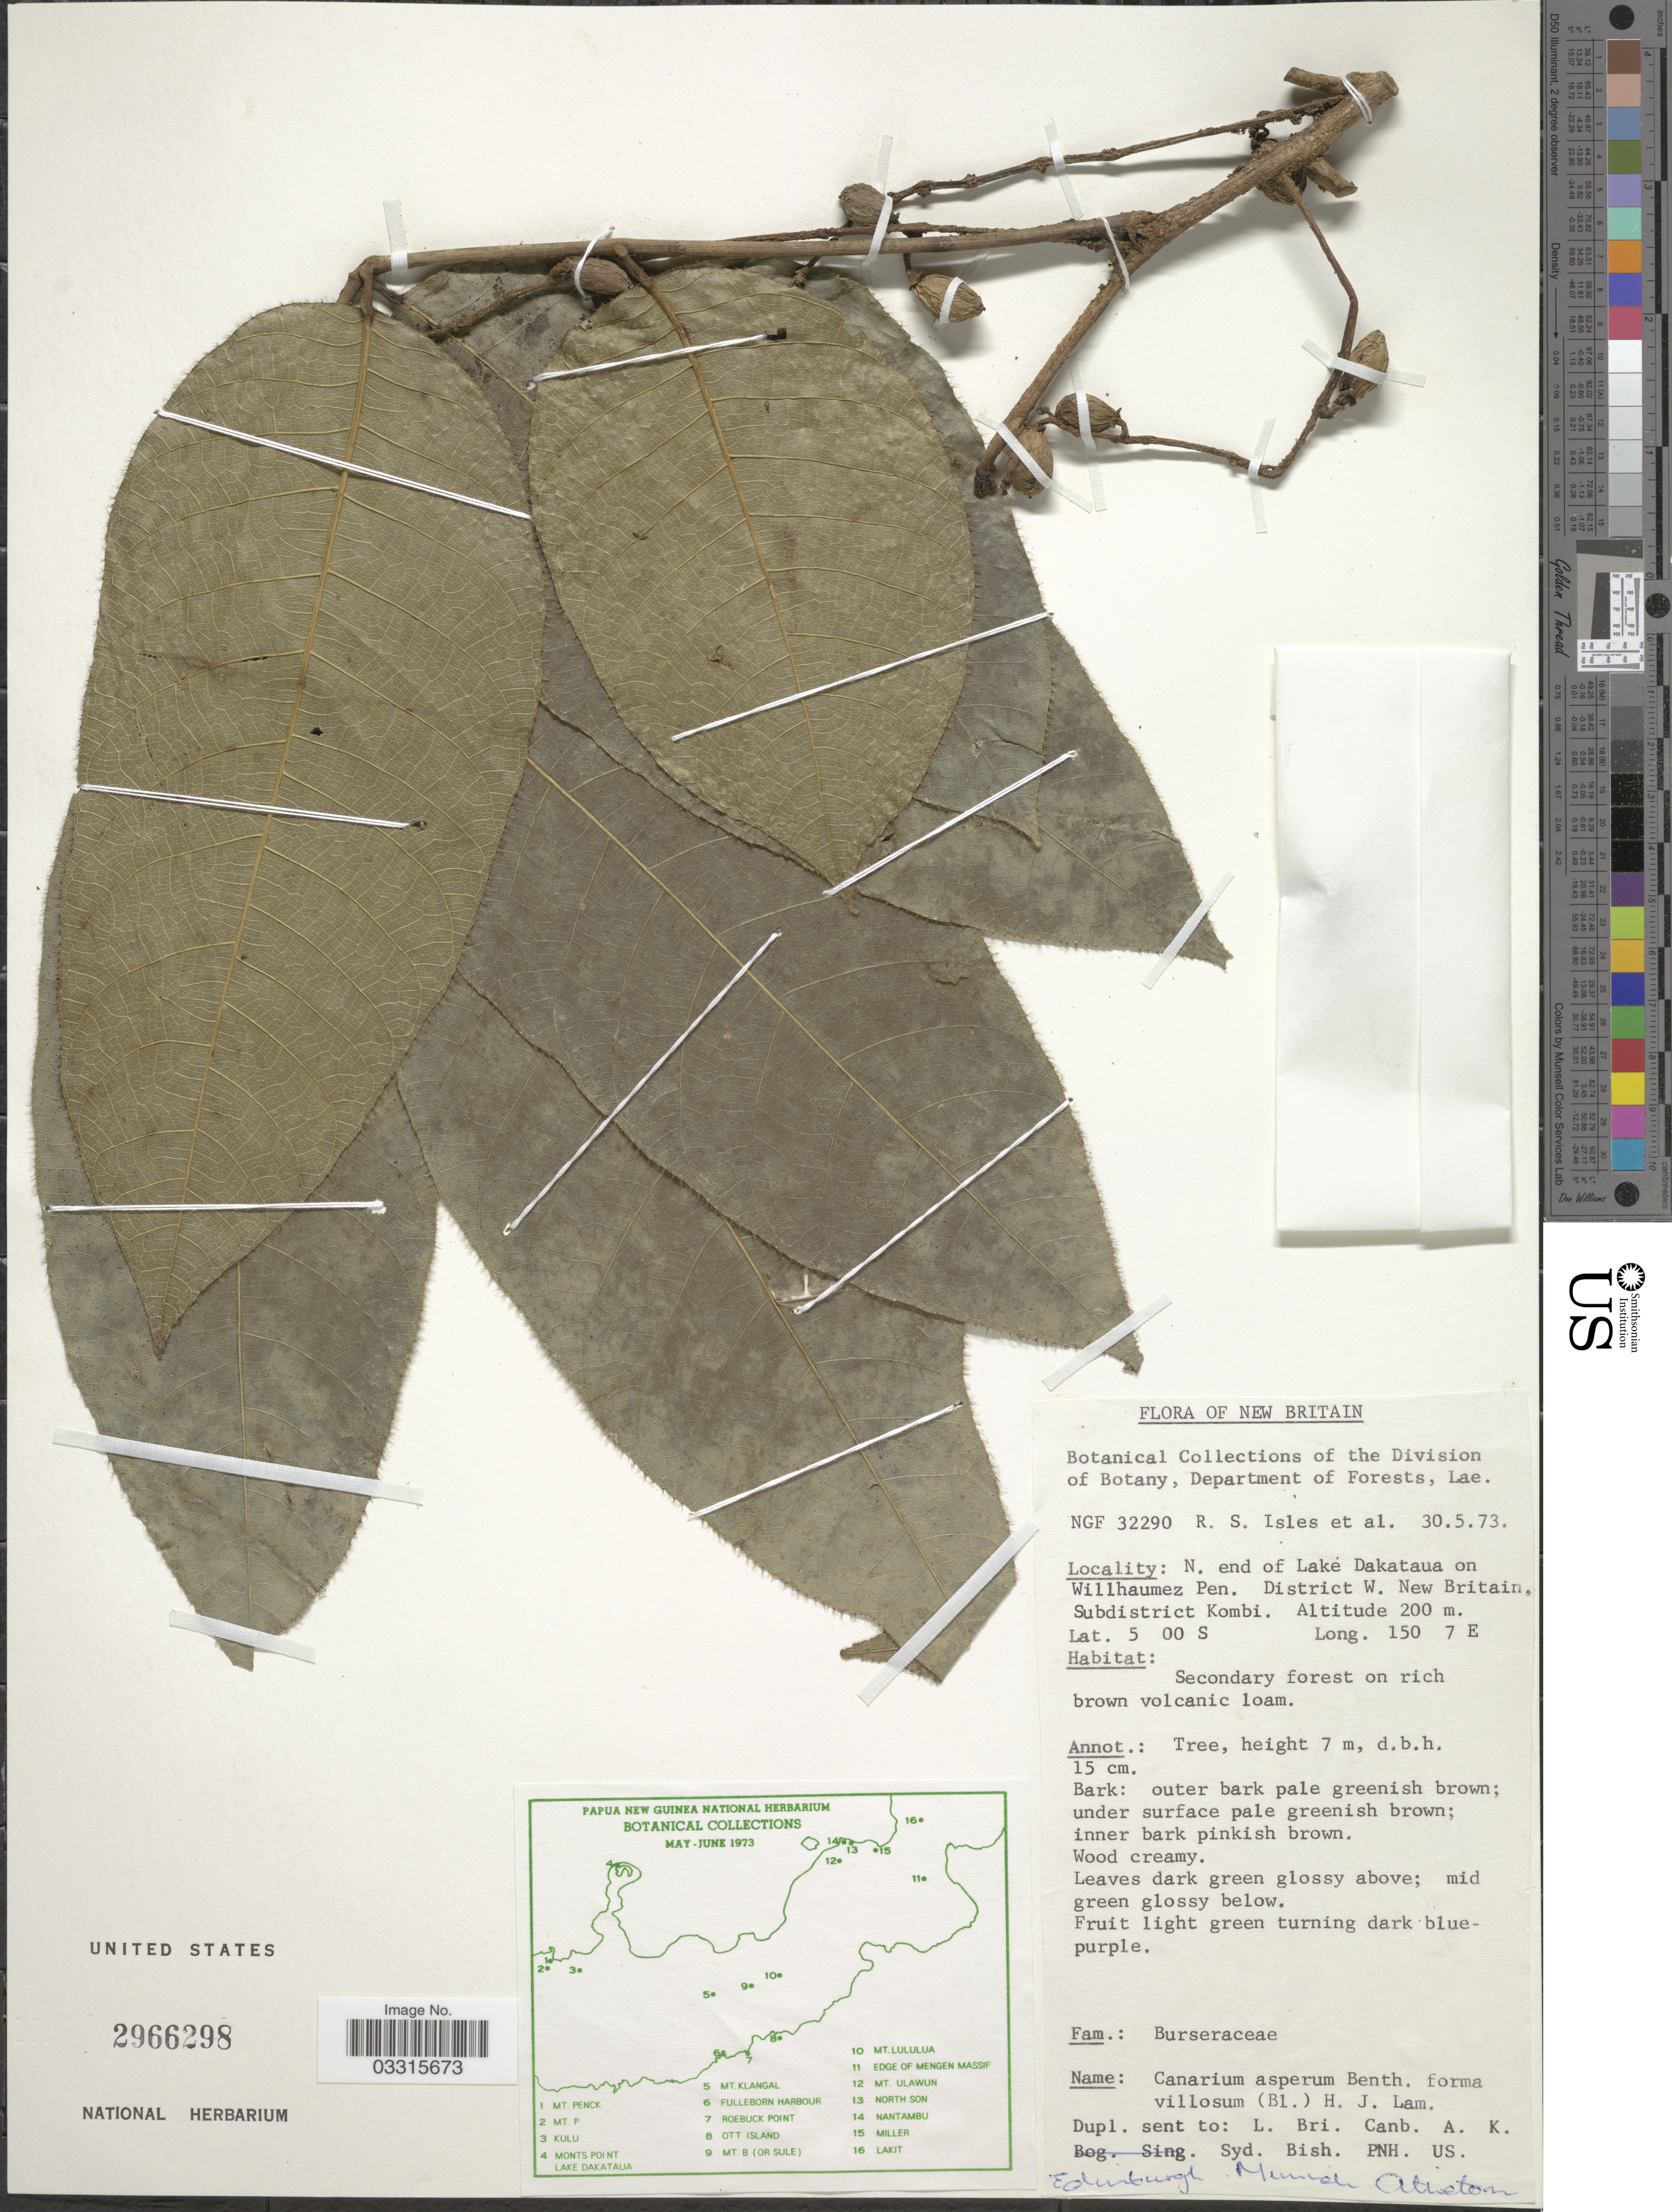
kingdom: Plantae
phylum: Tracheophyta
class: Magnoliopsida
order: Sapindales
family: Burseraceae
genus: Canarium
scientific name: Canarium asperum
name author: Benth.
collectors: R. Isles & et al.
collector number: NGF 32290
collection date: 1973-05-30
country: Papua New Guinea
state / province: West New Britain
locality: New Britain. N. end of Lake Dakataua on Willhaumez Pen, District W. New Britain, Subdistrict Kombi.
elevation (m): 200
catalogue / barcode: US 2966298